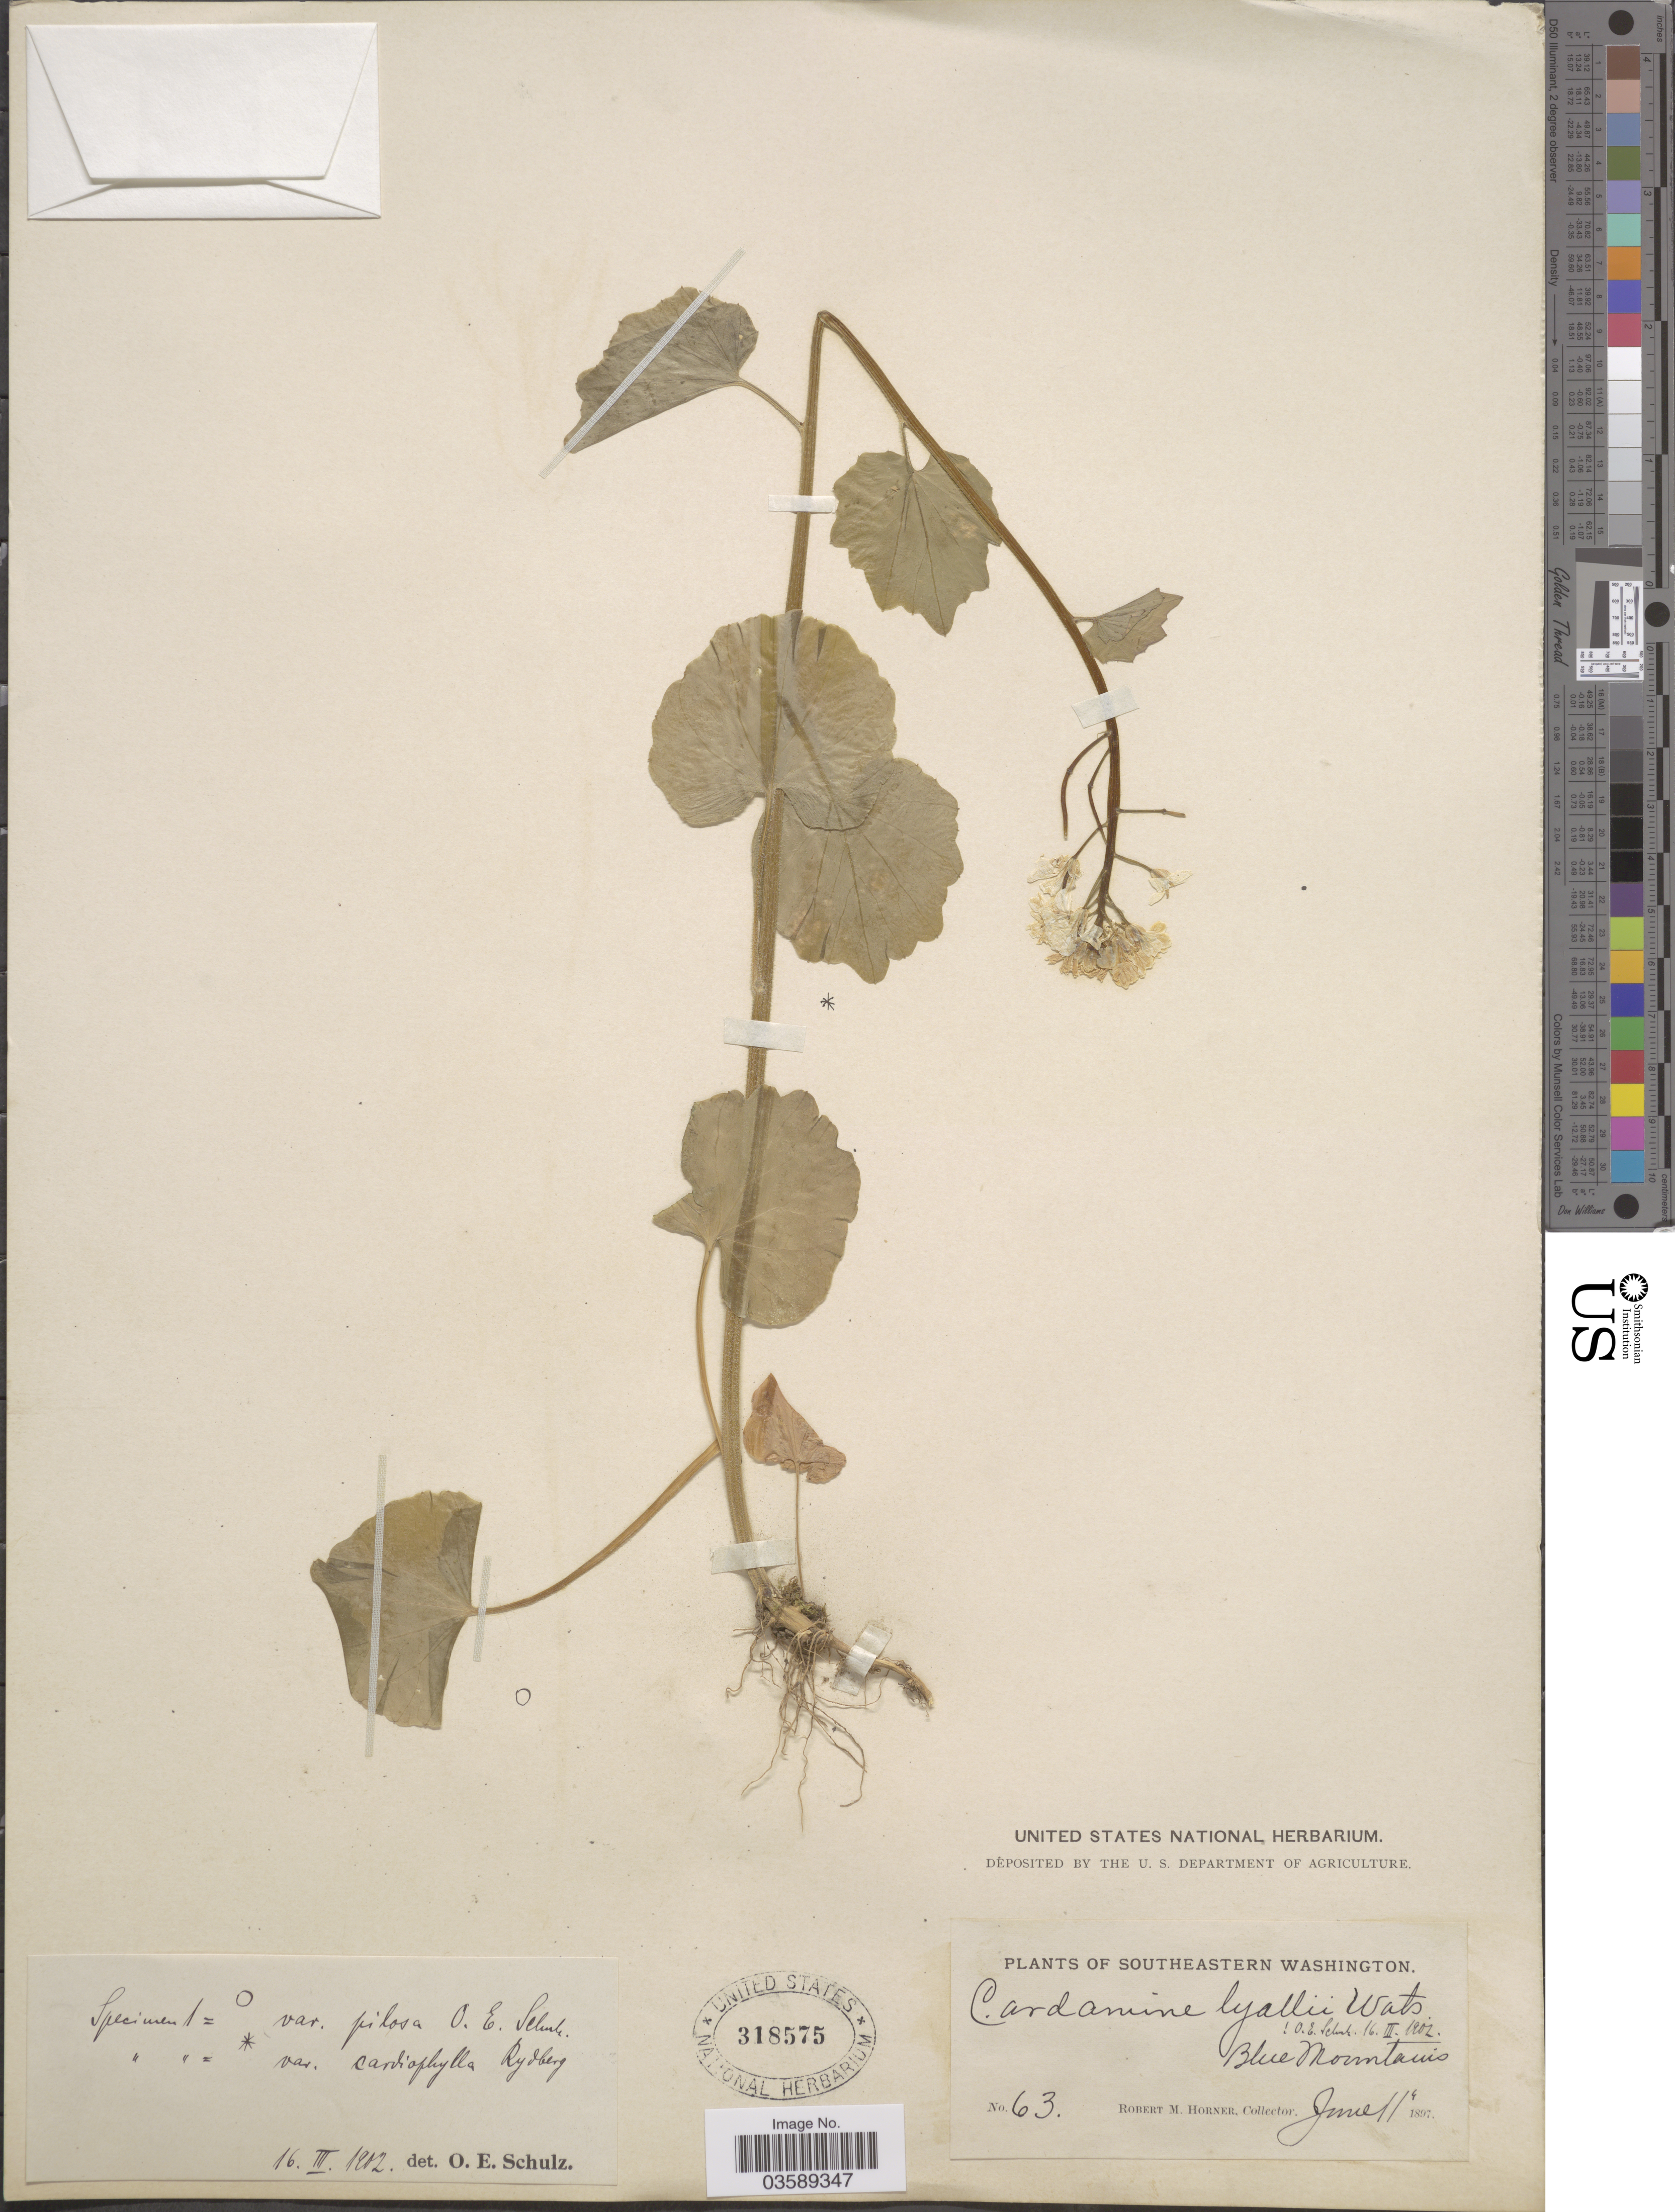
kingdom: Plantae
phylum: Tracheophyta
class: Magnoliopsida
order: Brassicales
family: Brassicaceae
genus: Cardamine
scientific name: Cardamine lyallii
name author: S. Watson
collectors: R. Horner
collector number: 63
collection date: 1897-06-11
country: United States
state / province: Washington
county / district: Clallam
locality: Southeastern Washington. Blue Mountains.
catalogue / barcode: US 318575